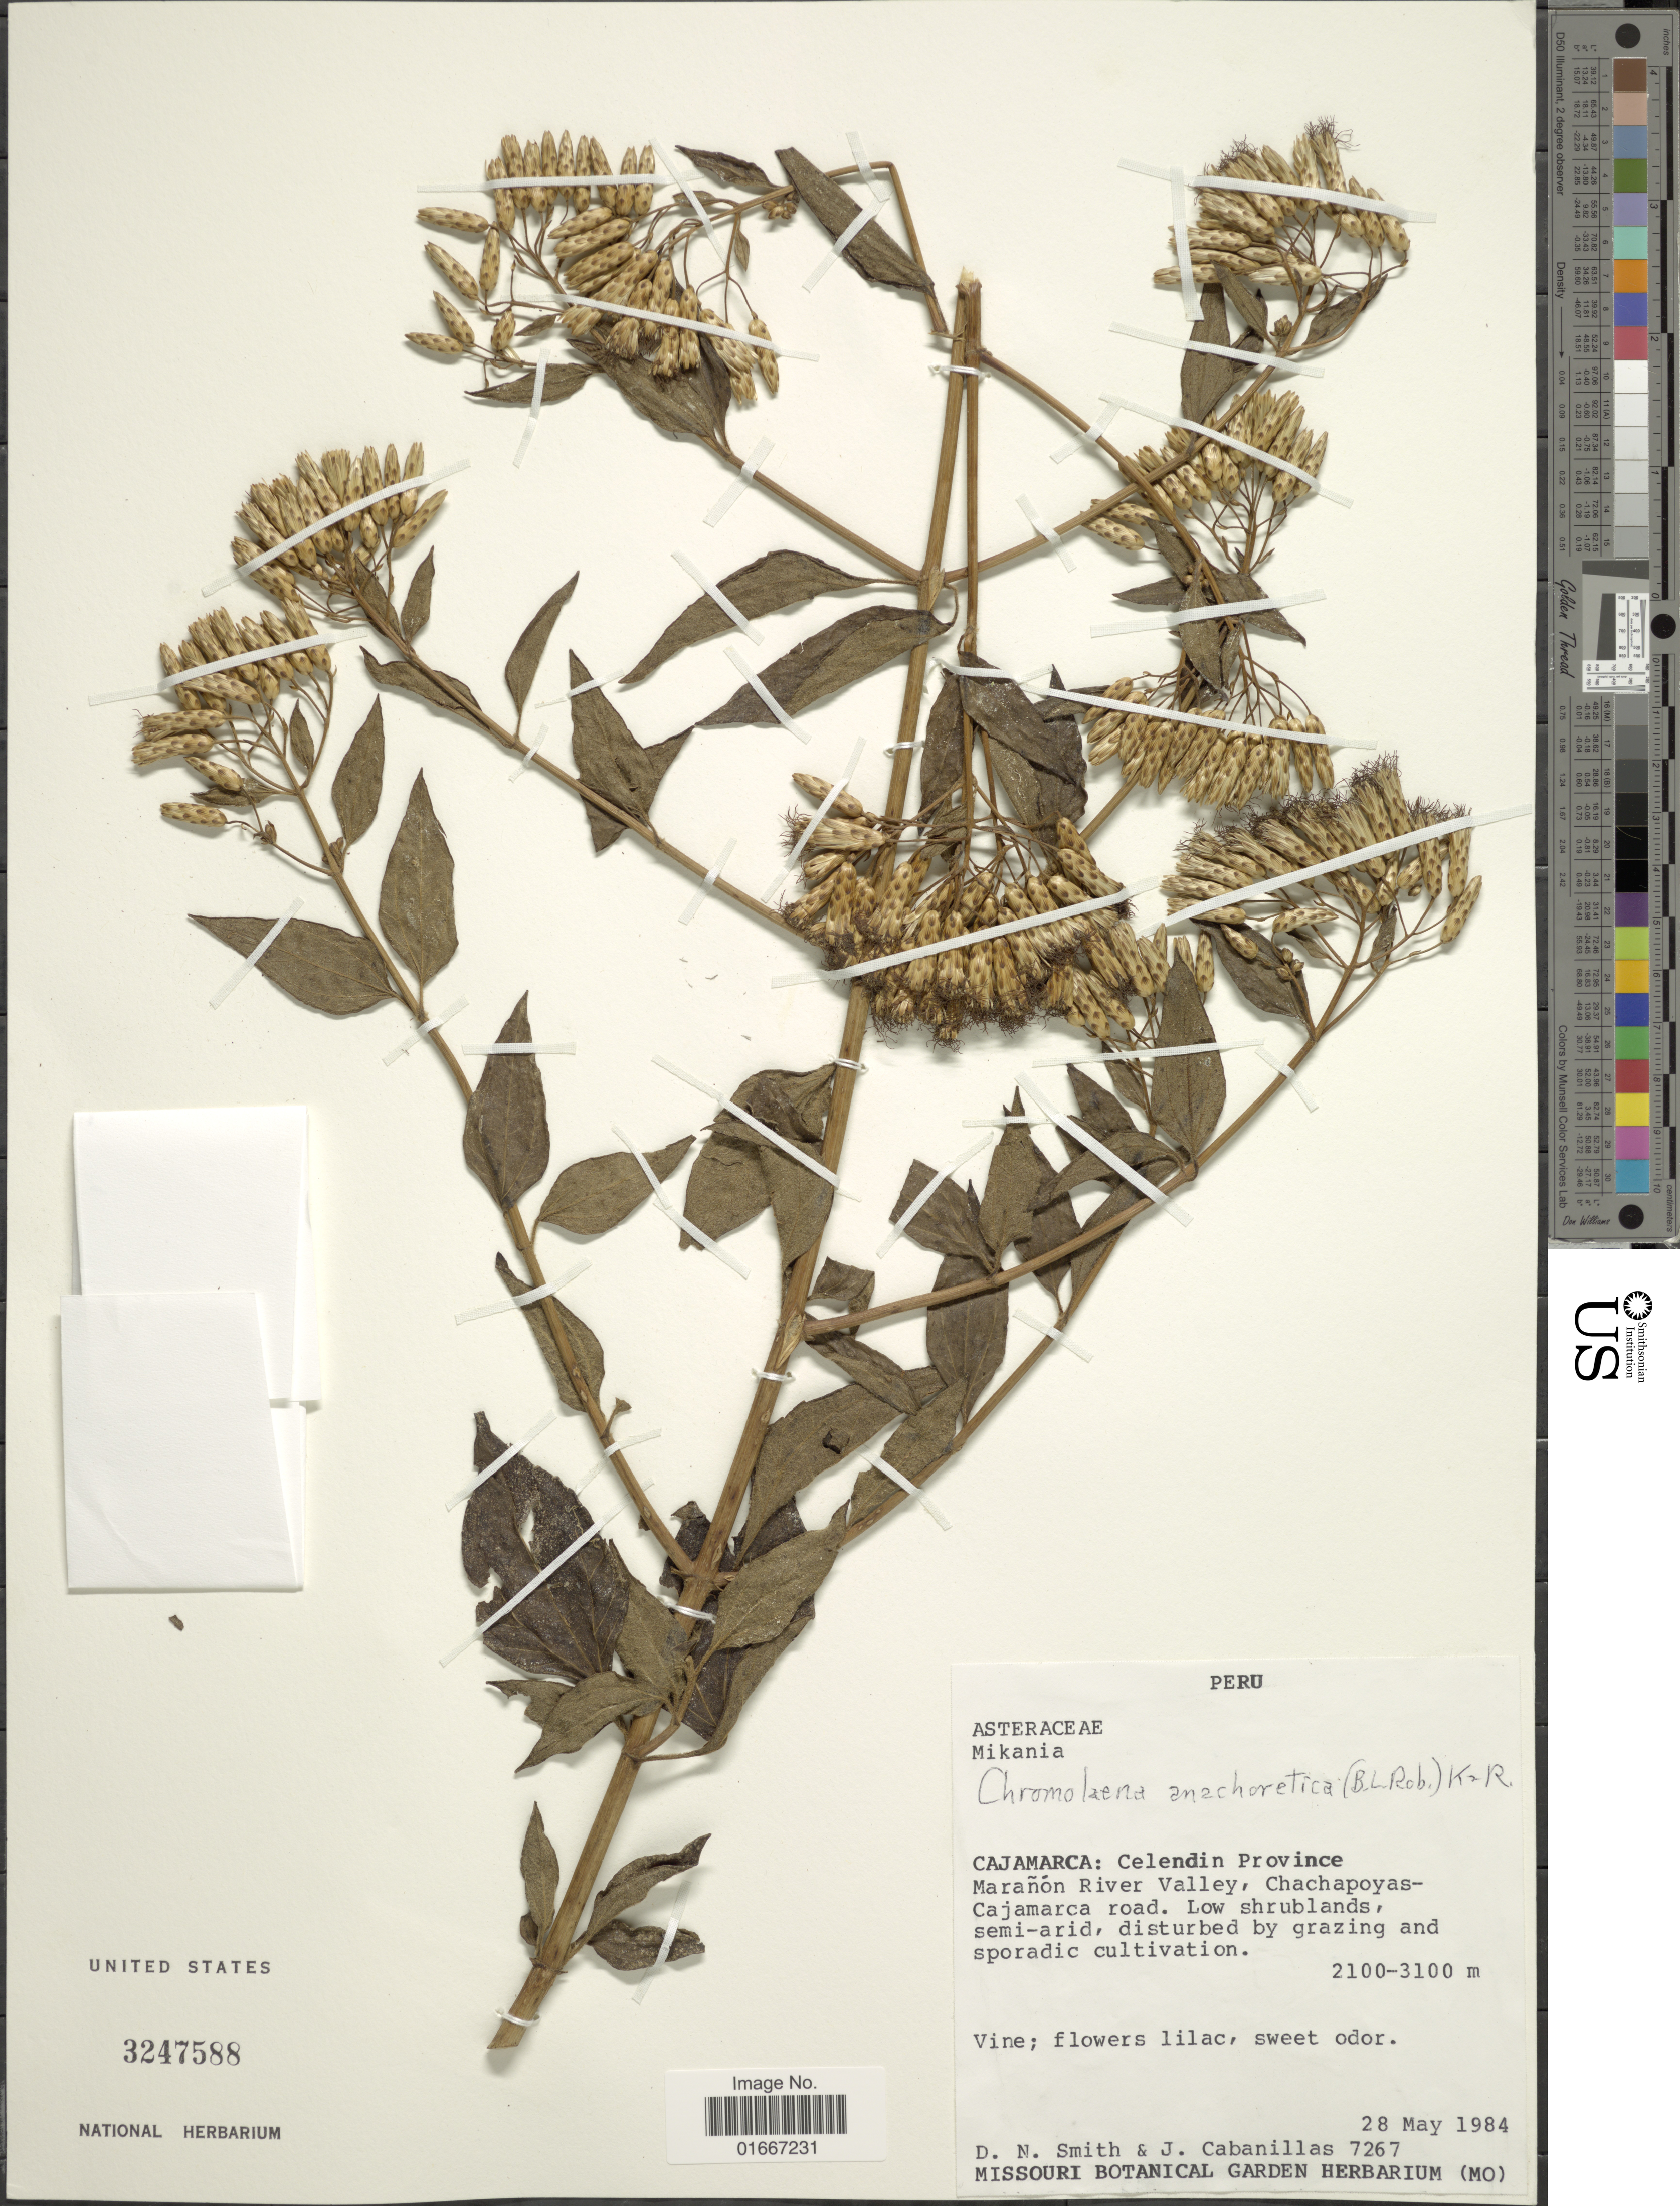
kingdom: Plantae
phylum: Tracheophyta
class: Magnoliopsida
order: Asterales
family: Asteraceae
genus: Chromolaena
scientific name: Chromolaena subscandens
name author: (Hieron.) R.M. King & H. Rob.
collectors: D. Smith & J. Cabanillas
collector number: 7267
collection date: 1984-05-28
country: Peru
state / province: Cajamarca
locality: Celendin Province, Maranon River Valley, Chacapoyas Cajamarca Road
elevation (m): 2100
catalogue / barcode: US 3247588